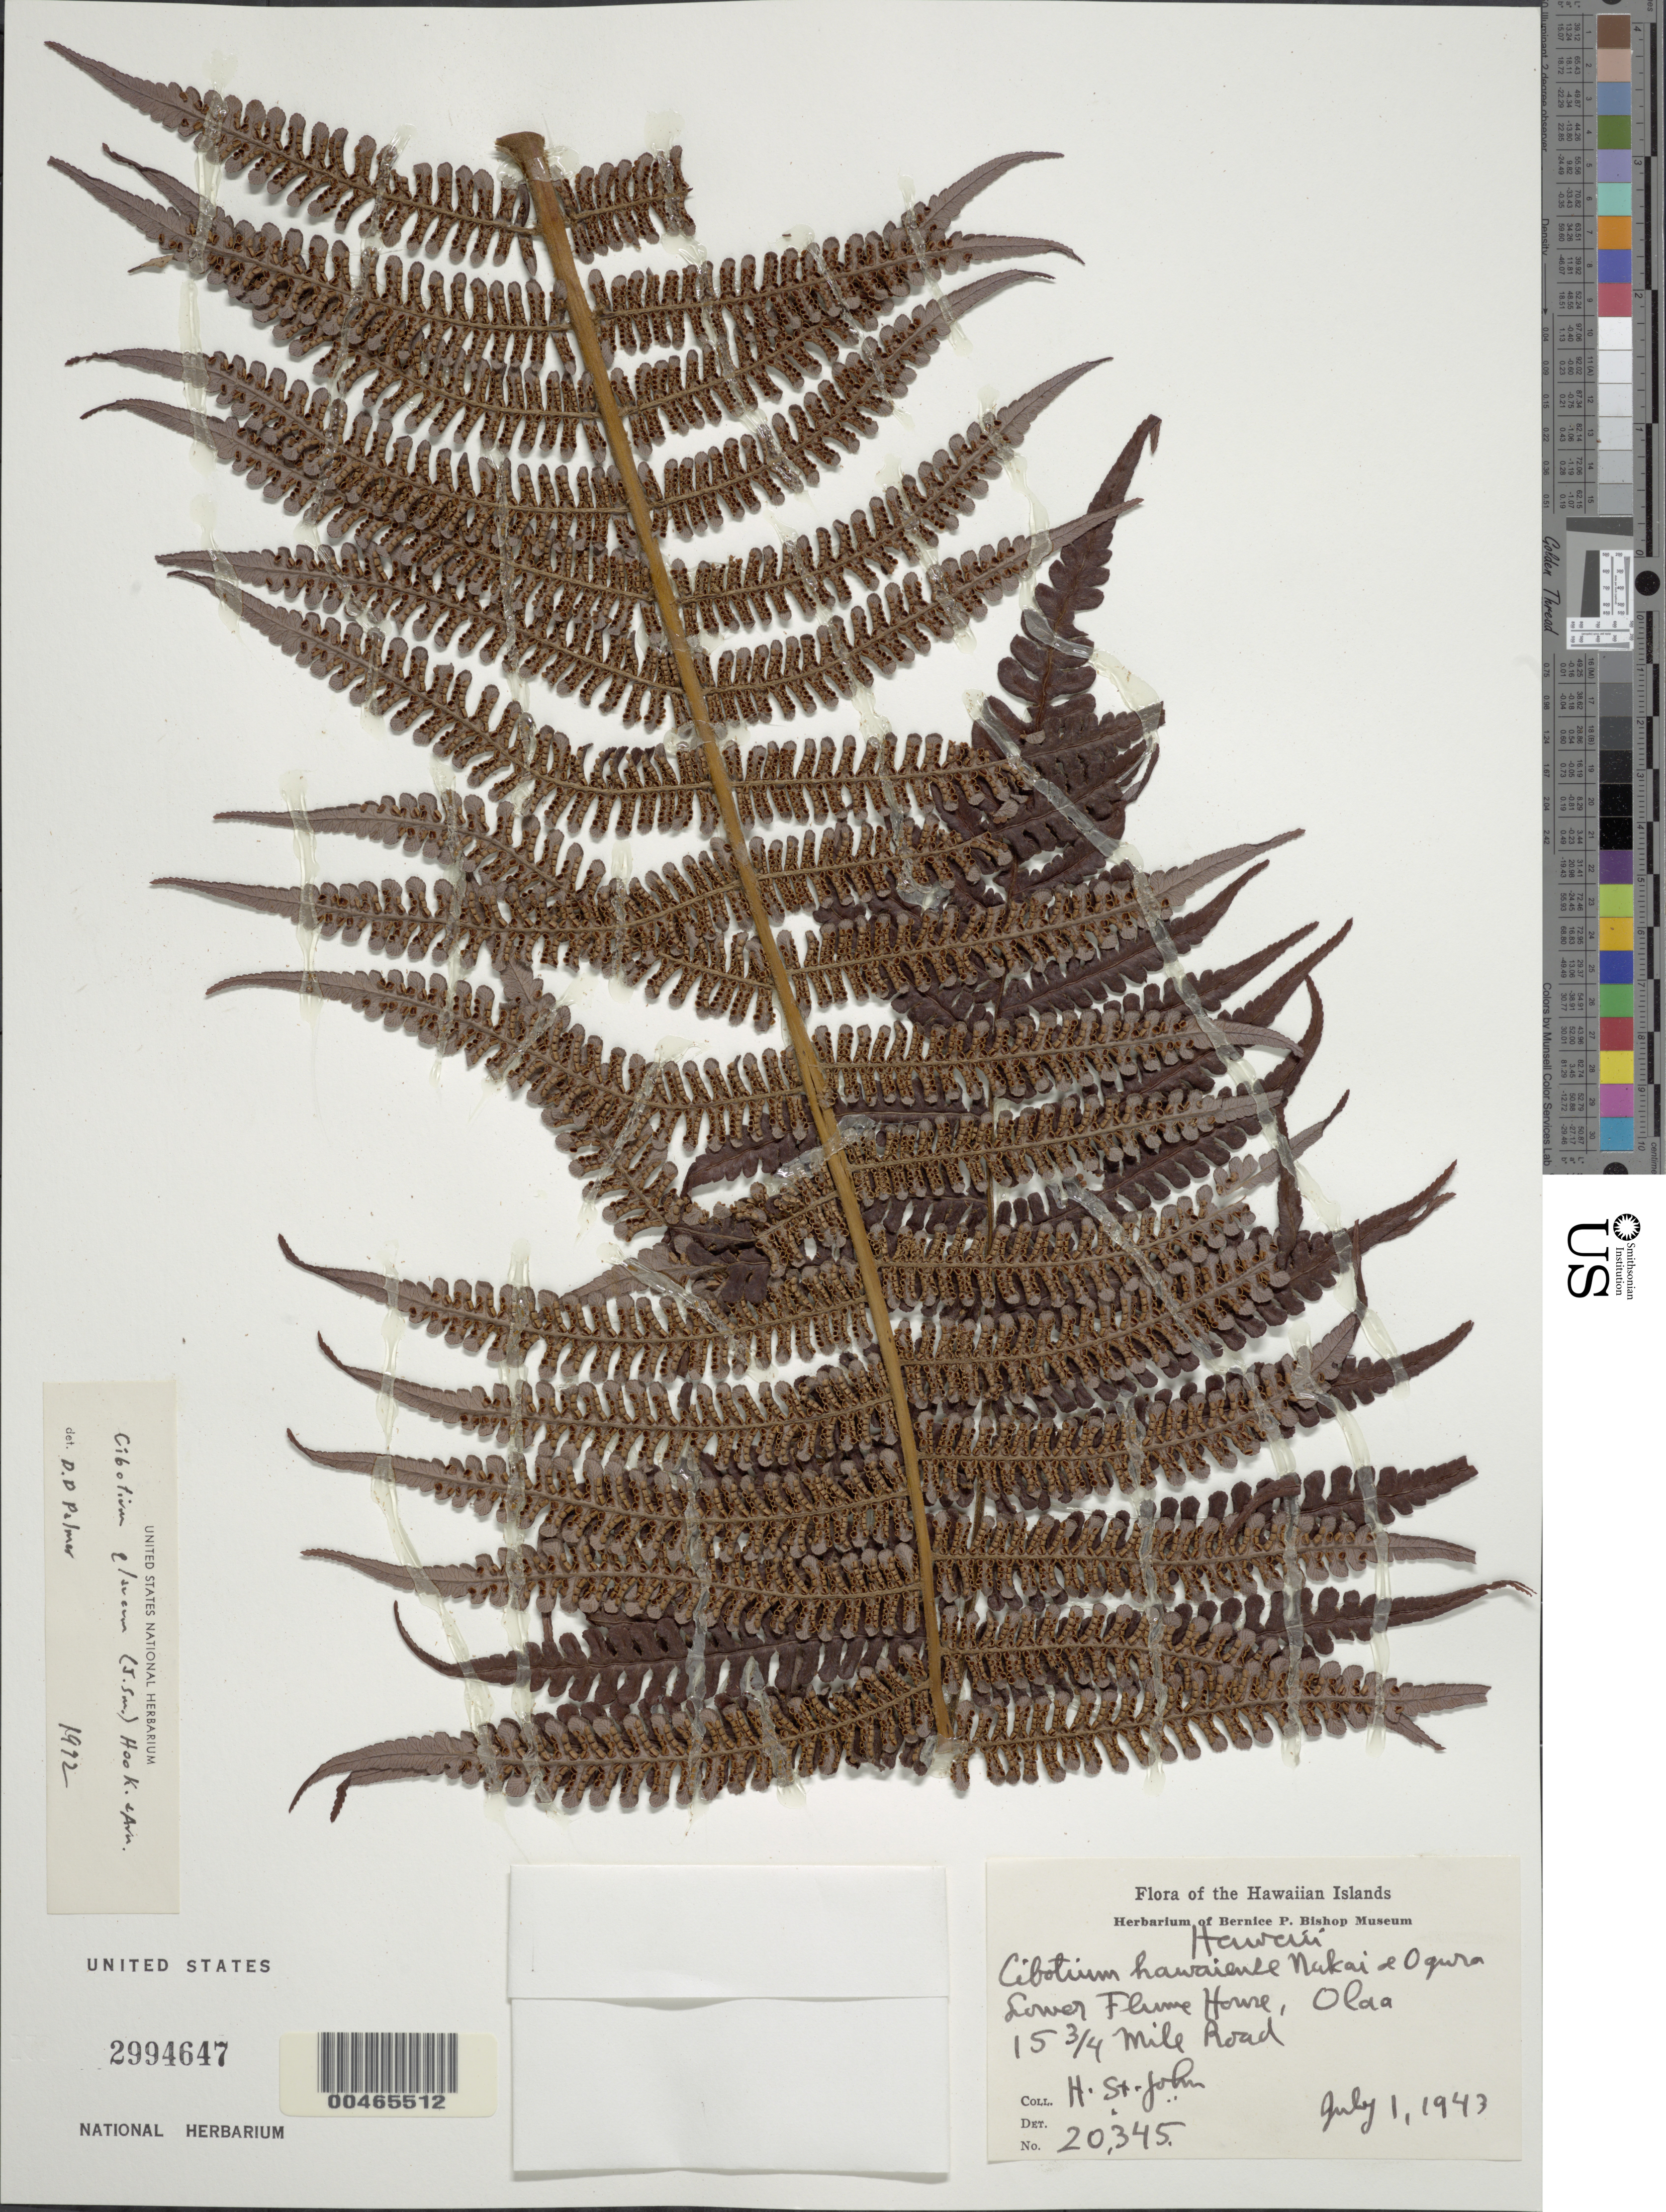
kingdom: Plantae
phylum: Tracheophyta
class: Polypodiopsida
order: Cyatheales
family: Cibotiaceae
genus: Cibotium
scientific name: Cibotium glaucum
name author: (Sm.) Hook. & Arn.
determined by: Palmer, D. D.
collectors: H. St. John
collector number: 20345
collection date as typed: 1 Jul 1943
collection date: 1943-07-01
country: United States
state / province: Hawaii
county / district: Hawaii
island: Hawaii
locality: Lower Flume House, Olaa 15.75 Mile Road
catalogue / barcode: US 2994647